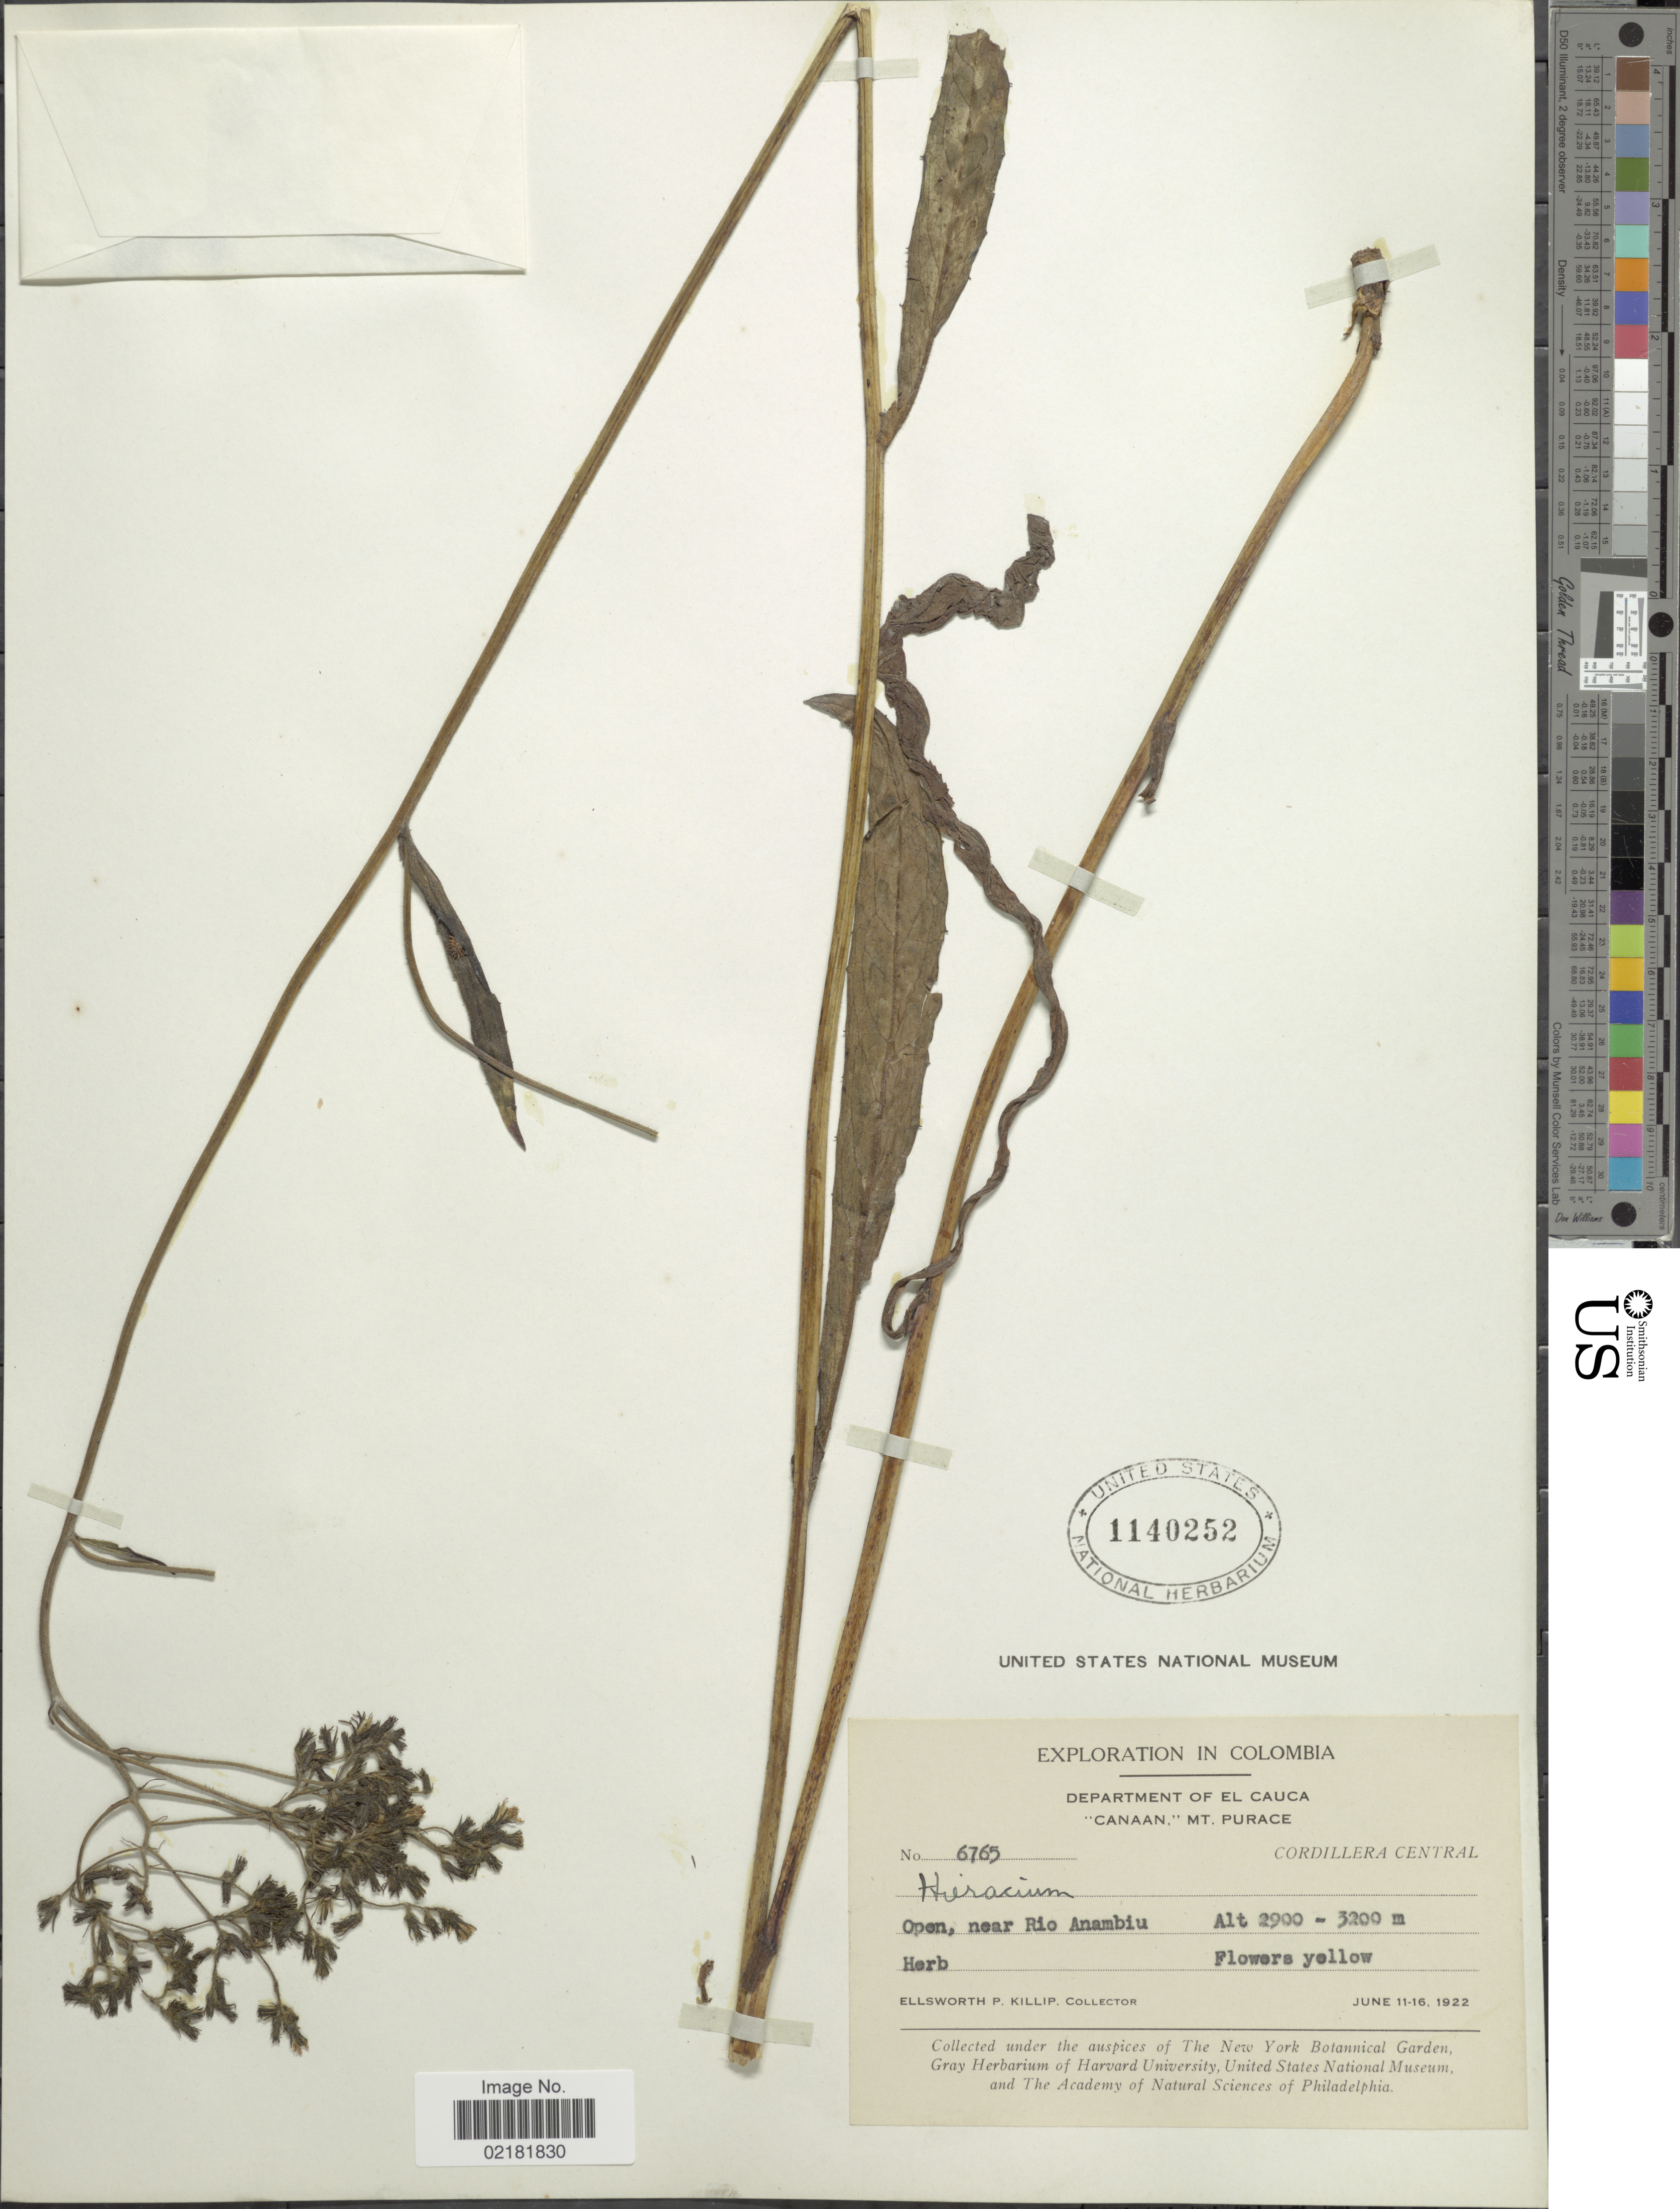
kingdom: Plantae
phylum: Tracheophyta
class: Magnoliopsida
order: Asterales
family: Asteraceae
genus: Hieracium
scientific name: Hieracium repandulare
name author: Druce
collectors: E. P. Killip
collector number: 6765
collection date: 1922-06-11/1922-06-16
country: Colombia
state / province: Cauca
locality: Canaan,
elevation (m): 2900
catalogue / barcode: US 1140252